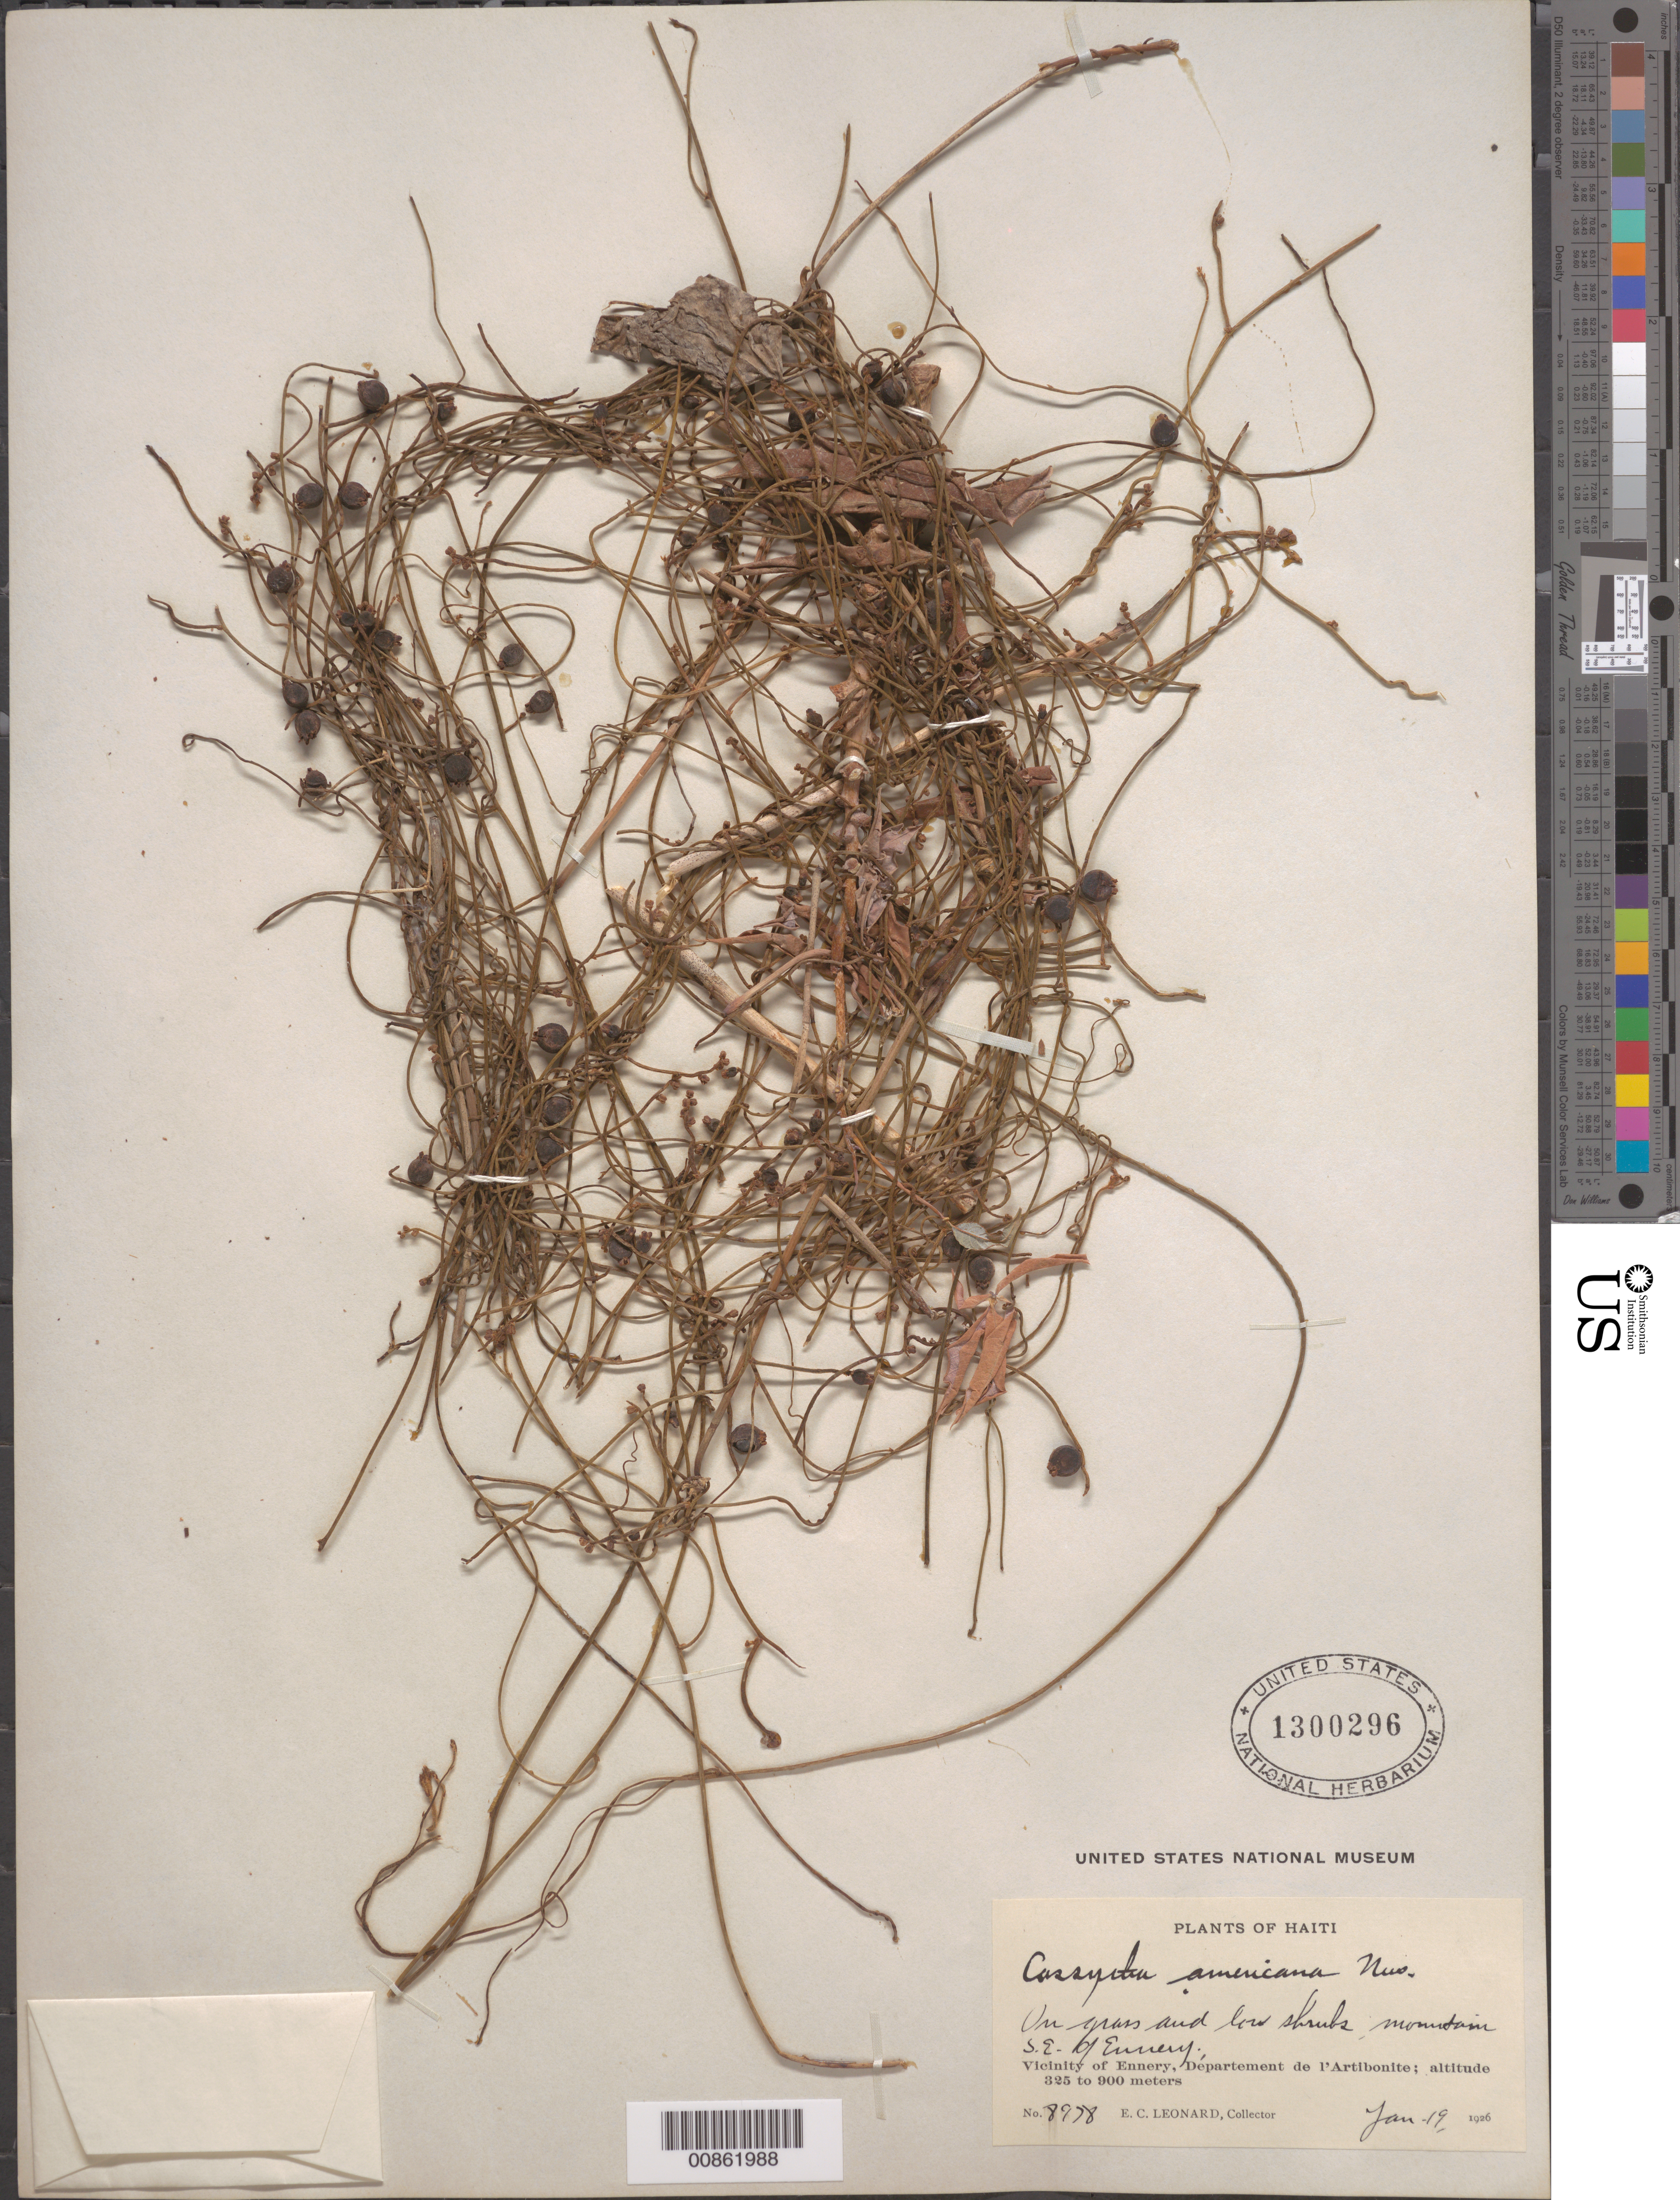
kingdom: Plantae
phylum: Tracheophyta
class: Magnoliopsida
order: Laurales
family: Lauraceae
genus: Cassytha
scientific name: Cassytha filiformis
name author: L.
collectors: E. C. Leonard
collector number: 8978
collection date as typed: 19 Jan 1926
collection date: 1926-01-19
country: Haiti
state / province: Artibonite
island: Hispaniola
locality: Mountain S.E. of Ennery.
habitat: On grass and low shrubs.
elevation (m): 325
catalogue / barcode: US 1300296